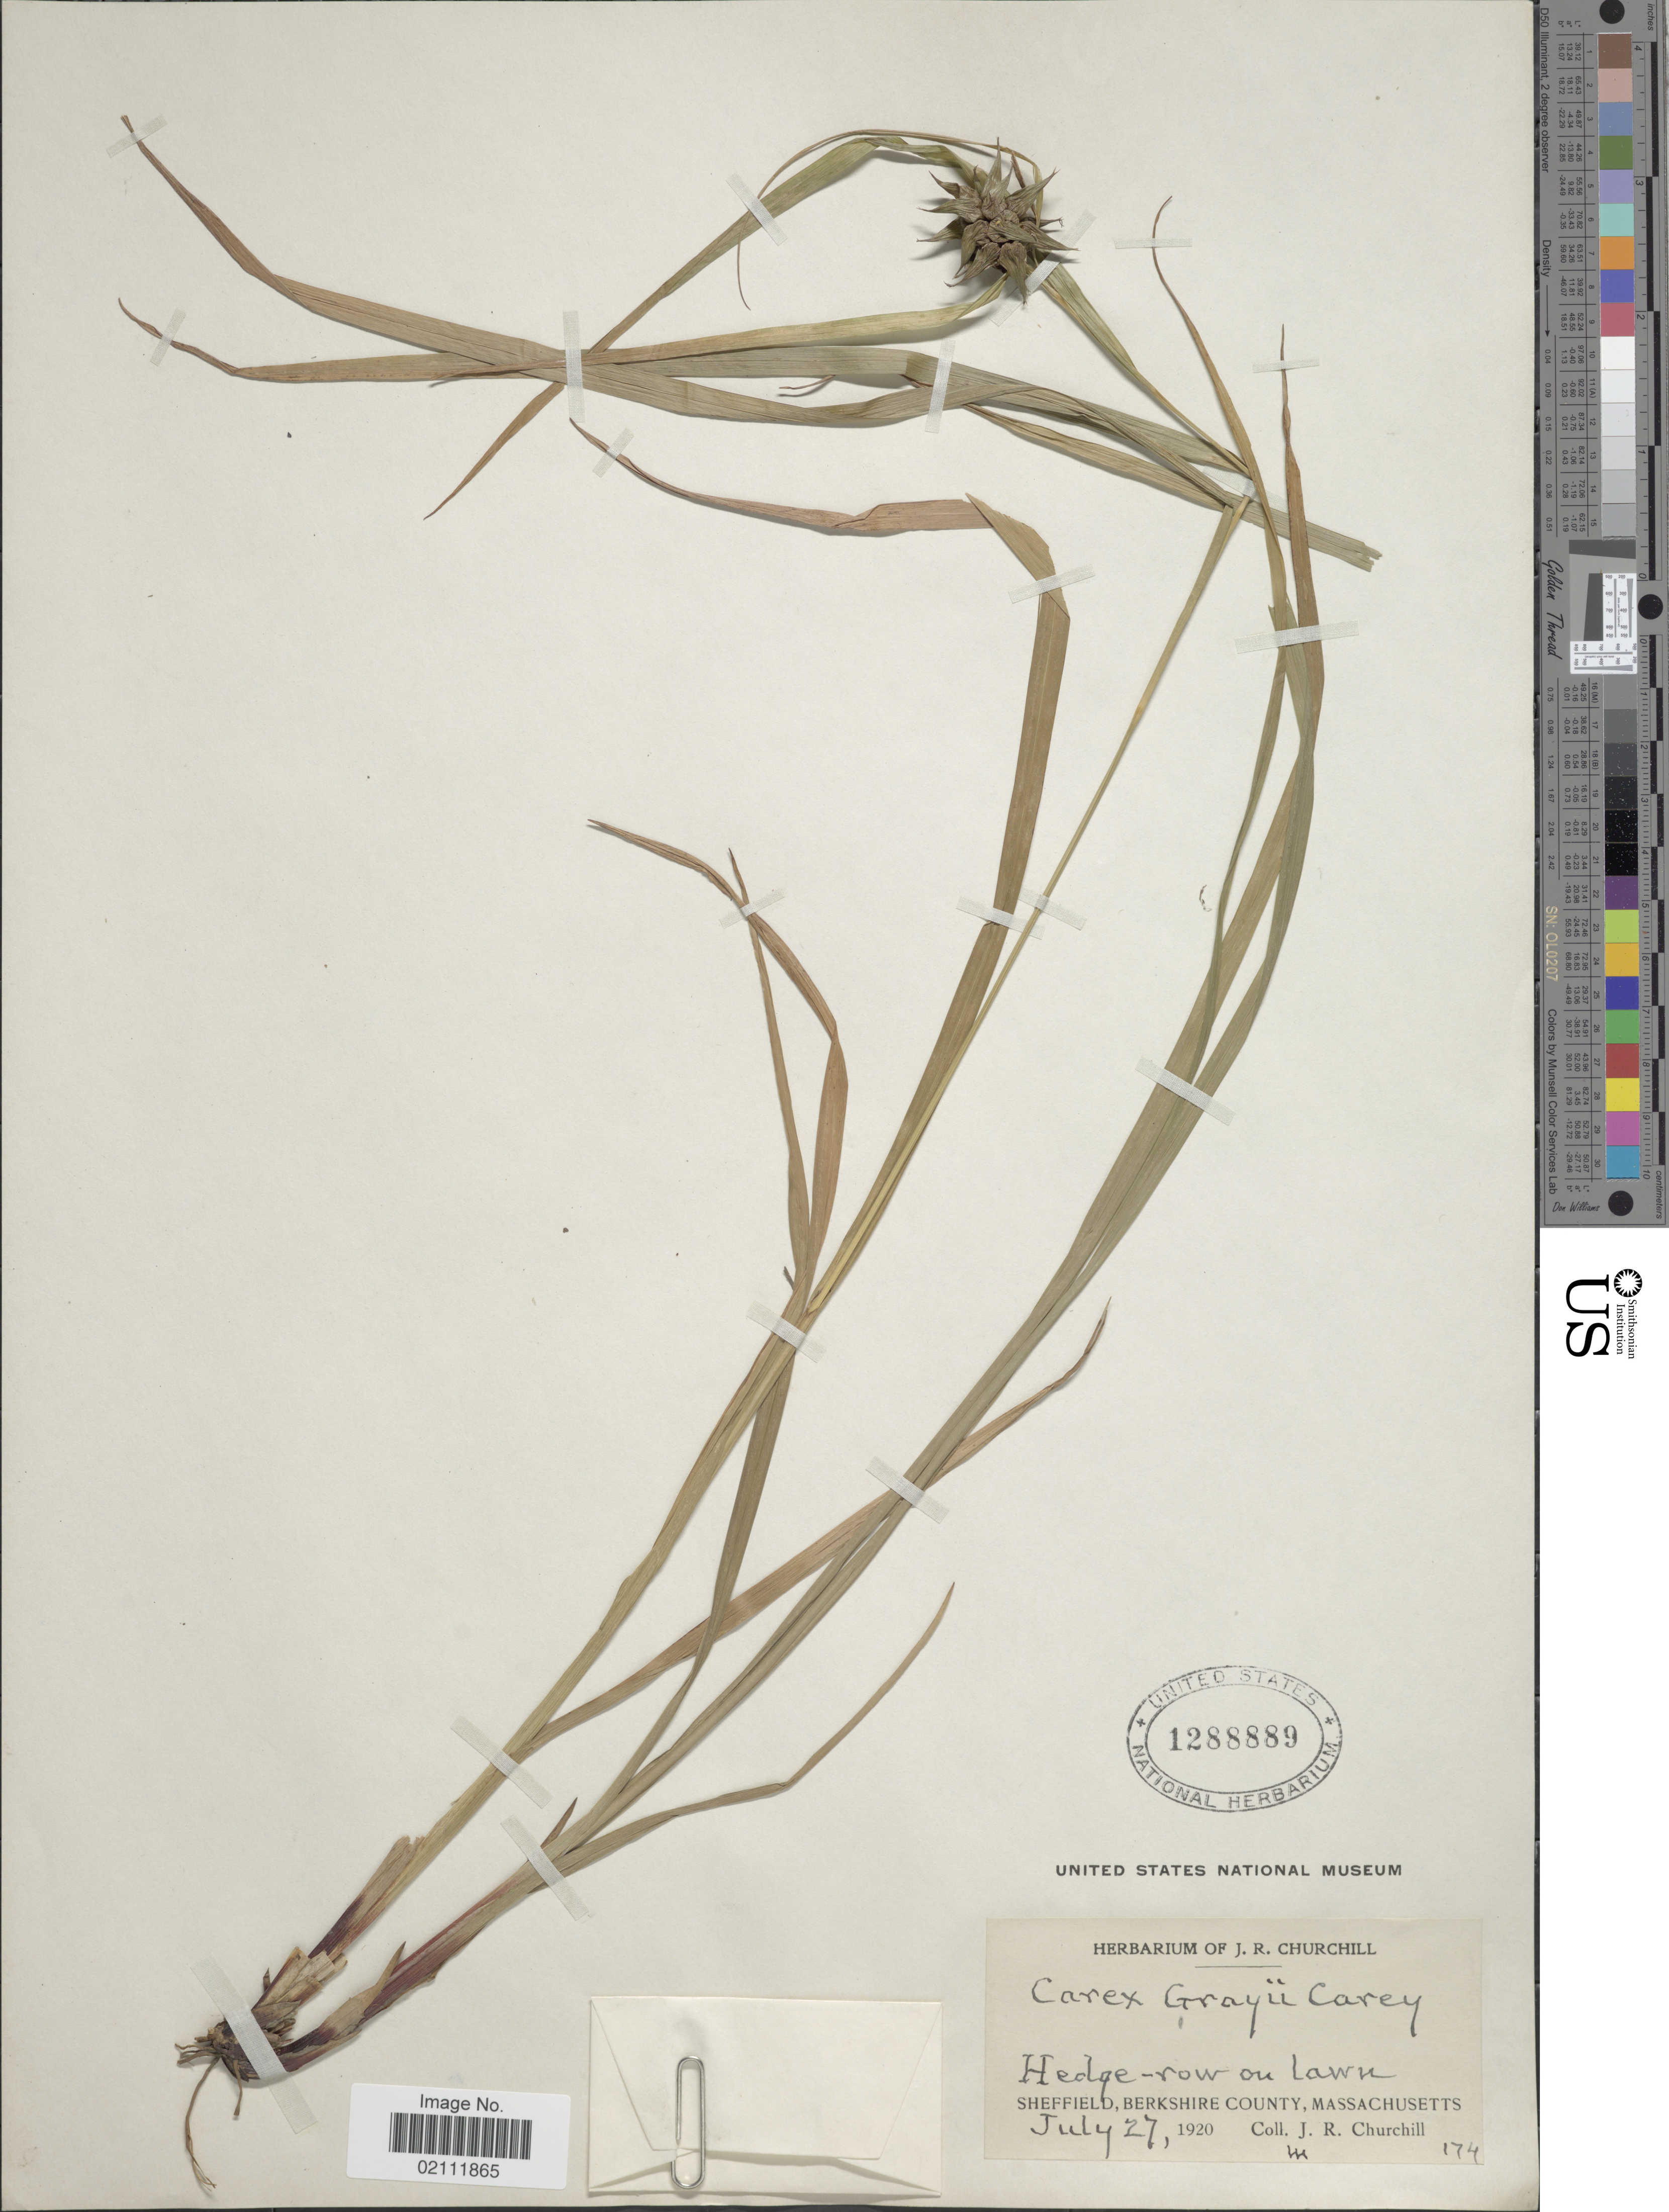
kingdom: Plantae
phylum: Tracheophyta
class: Liliopsida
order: Poales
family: Cyperaceae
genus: Carex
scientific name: Carex grayi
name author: J. Carey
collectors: J. Churchill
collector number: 174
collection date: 1920-07-27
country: United States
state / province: Massachusetts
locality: Sheffield, Berkshire County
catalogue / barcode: US 1288889